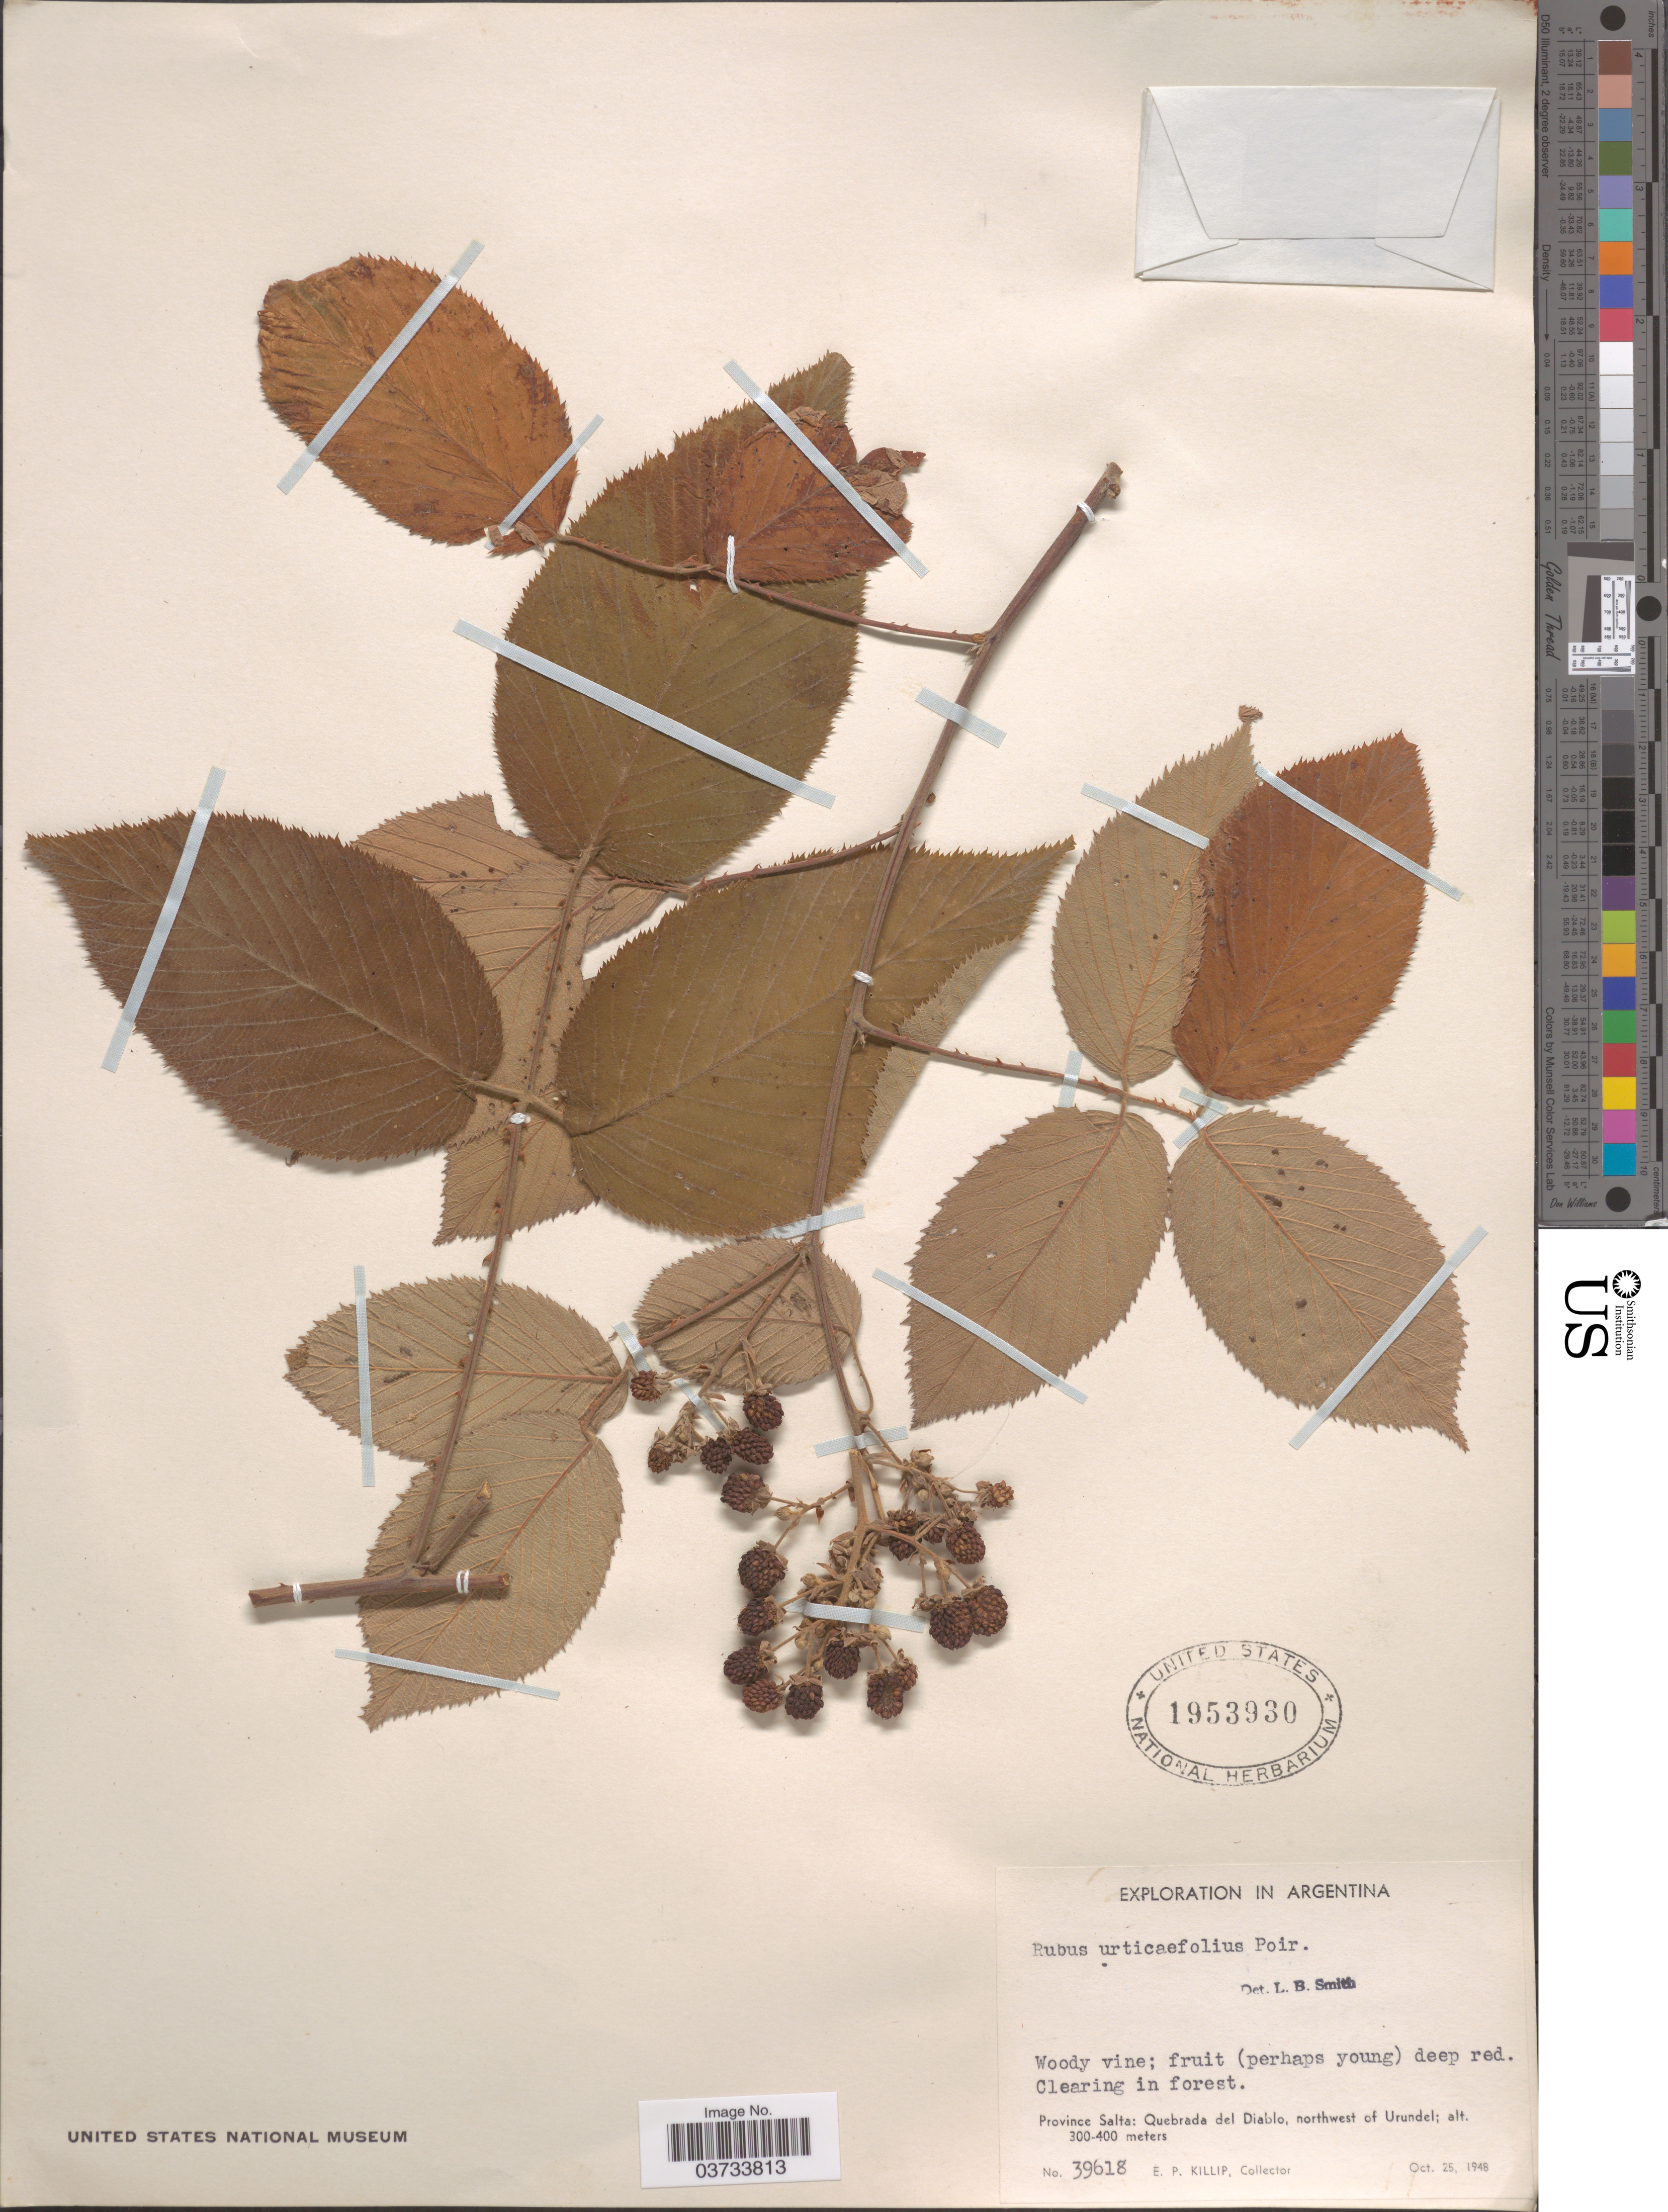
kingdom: Plantae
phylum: Tracheophyta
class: Magnoliopsida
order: Rosales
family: Rosaceae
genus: Rubus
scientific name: Rubus urticifolius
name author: Poir.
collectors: E. P. Killip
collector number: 39618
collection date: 1948-10-25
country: Argentina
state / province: Salta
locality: Quebrada del Diablo, northwest of Urundel.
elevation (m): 300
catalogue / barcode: US 1953930